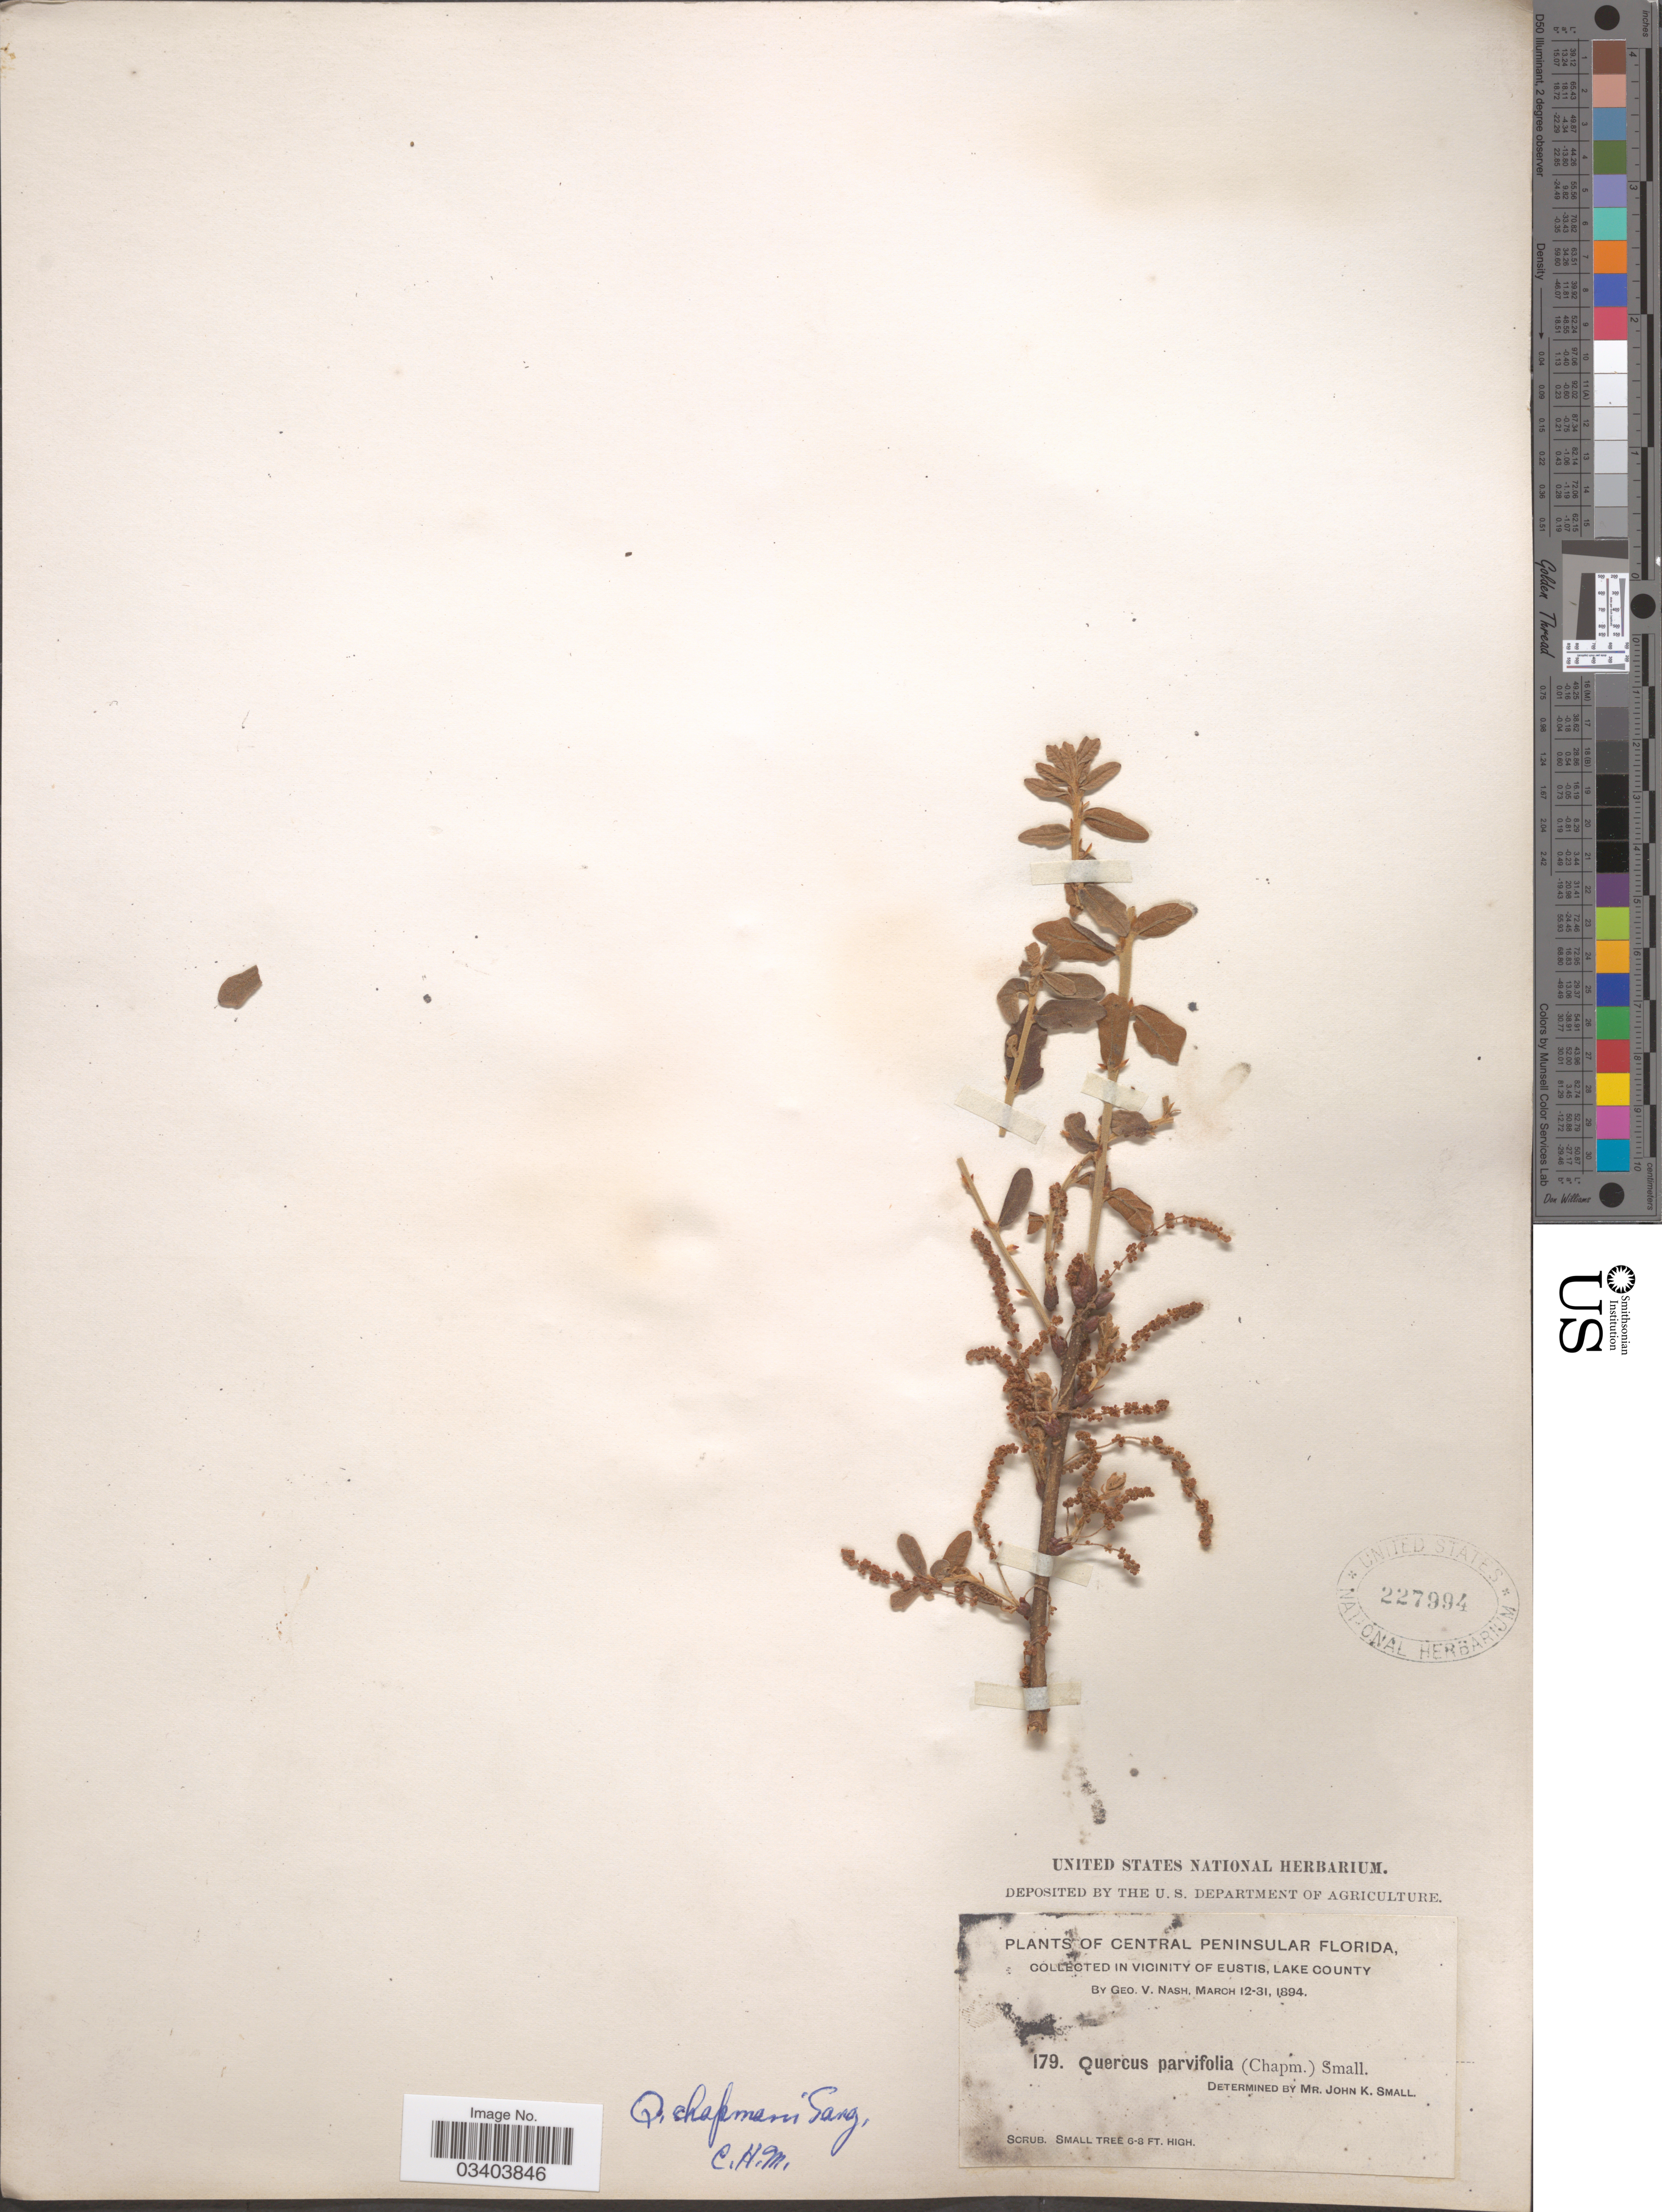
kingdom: Plantae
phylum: Tracheophyta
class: Magnoliopsida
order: Fagales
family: Fagaceae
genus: Quercus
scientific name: Quercus chapmanii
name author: Sarg.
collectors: G. V. Nash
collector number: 179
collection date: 1894-03-12/1894-03-31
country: United States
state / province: Florida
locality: Central Peninsular Florida. Vicinity of Eustis, Lake County.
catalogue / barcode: US 227994